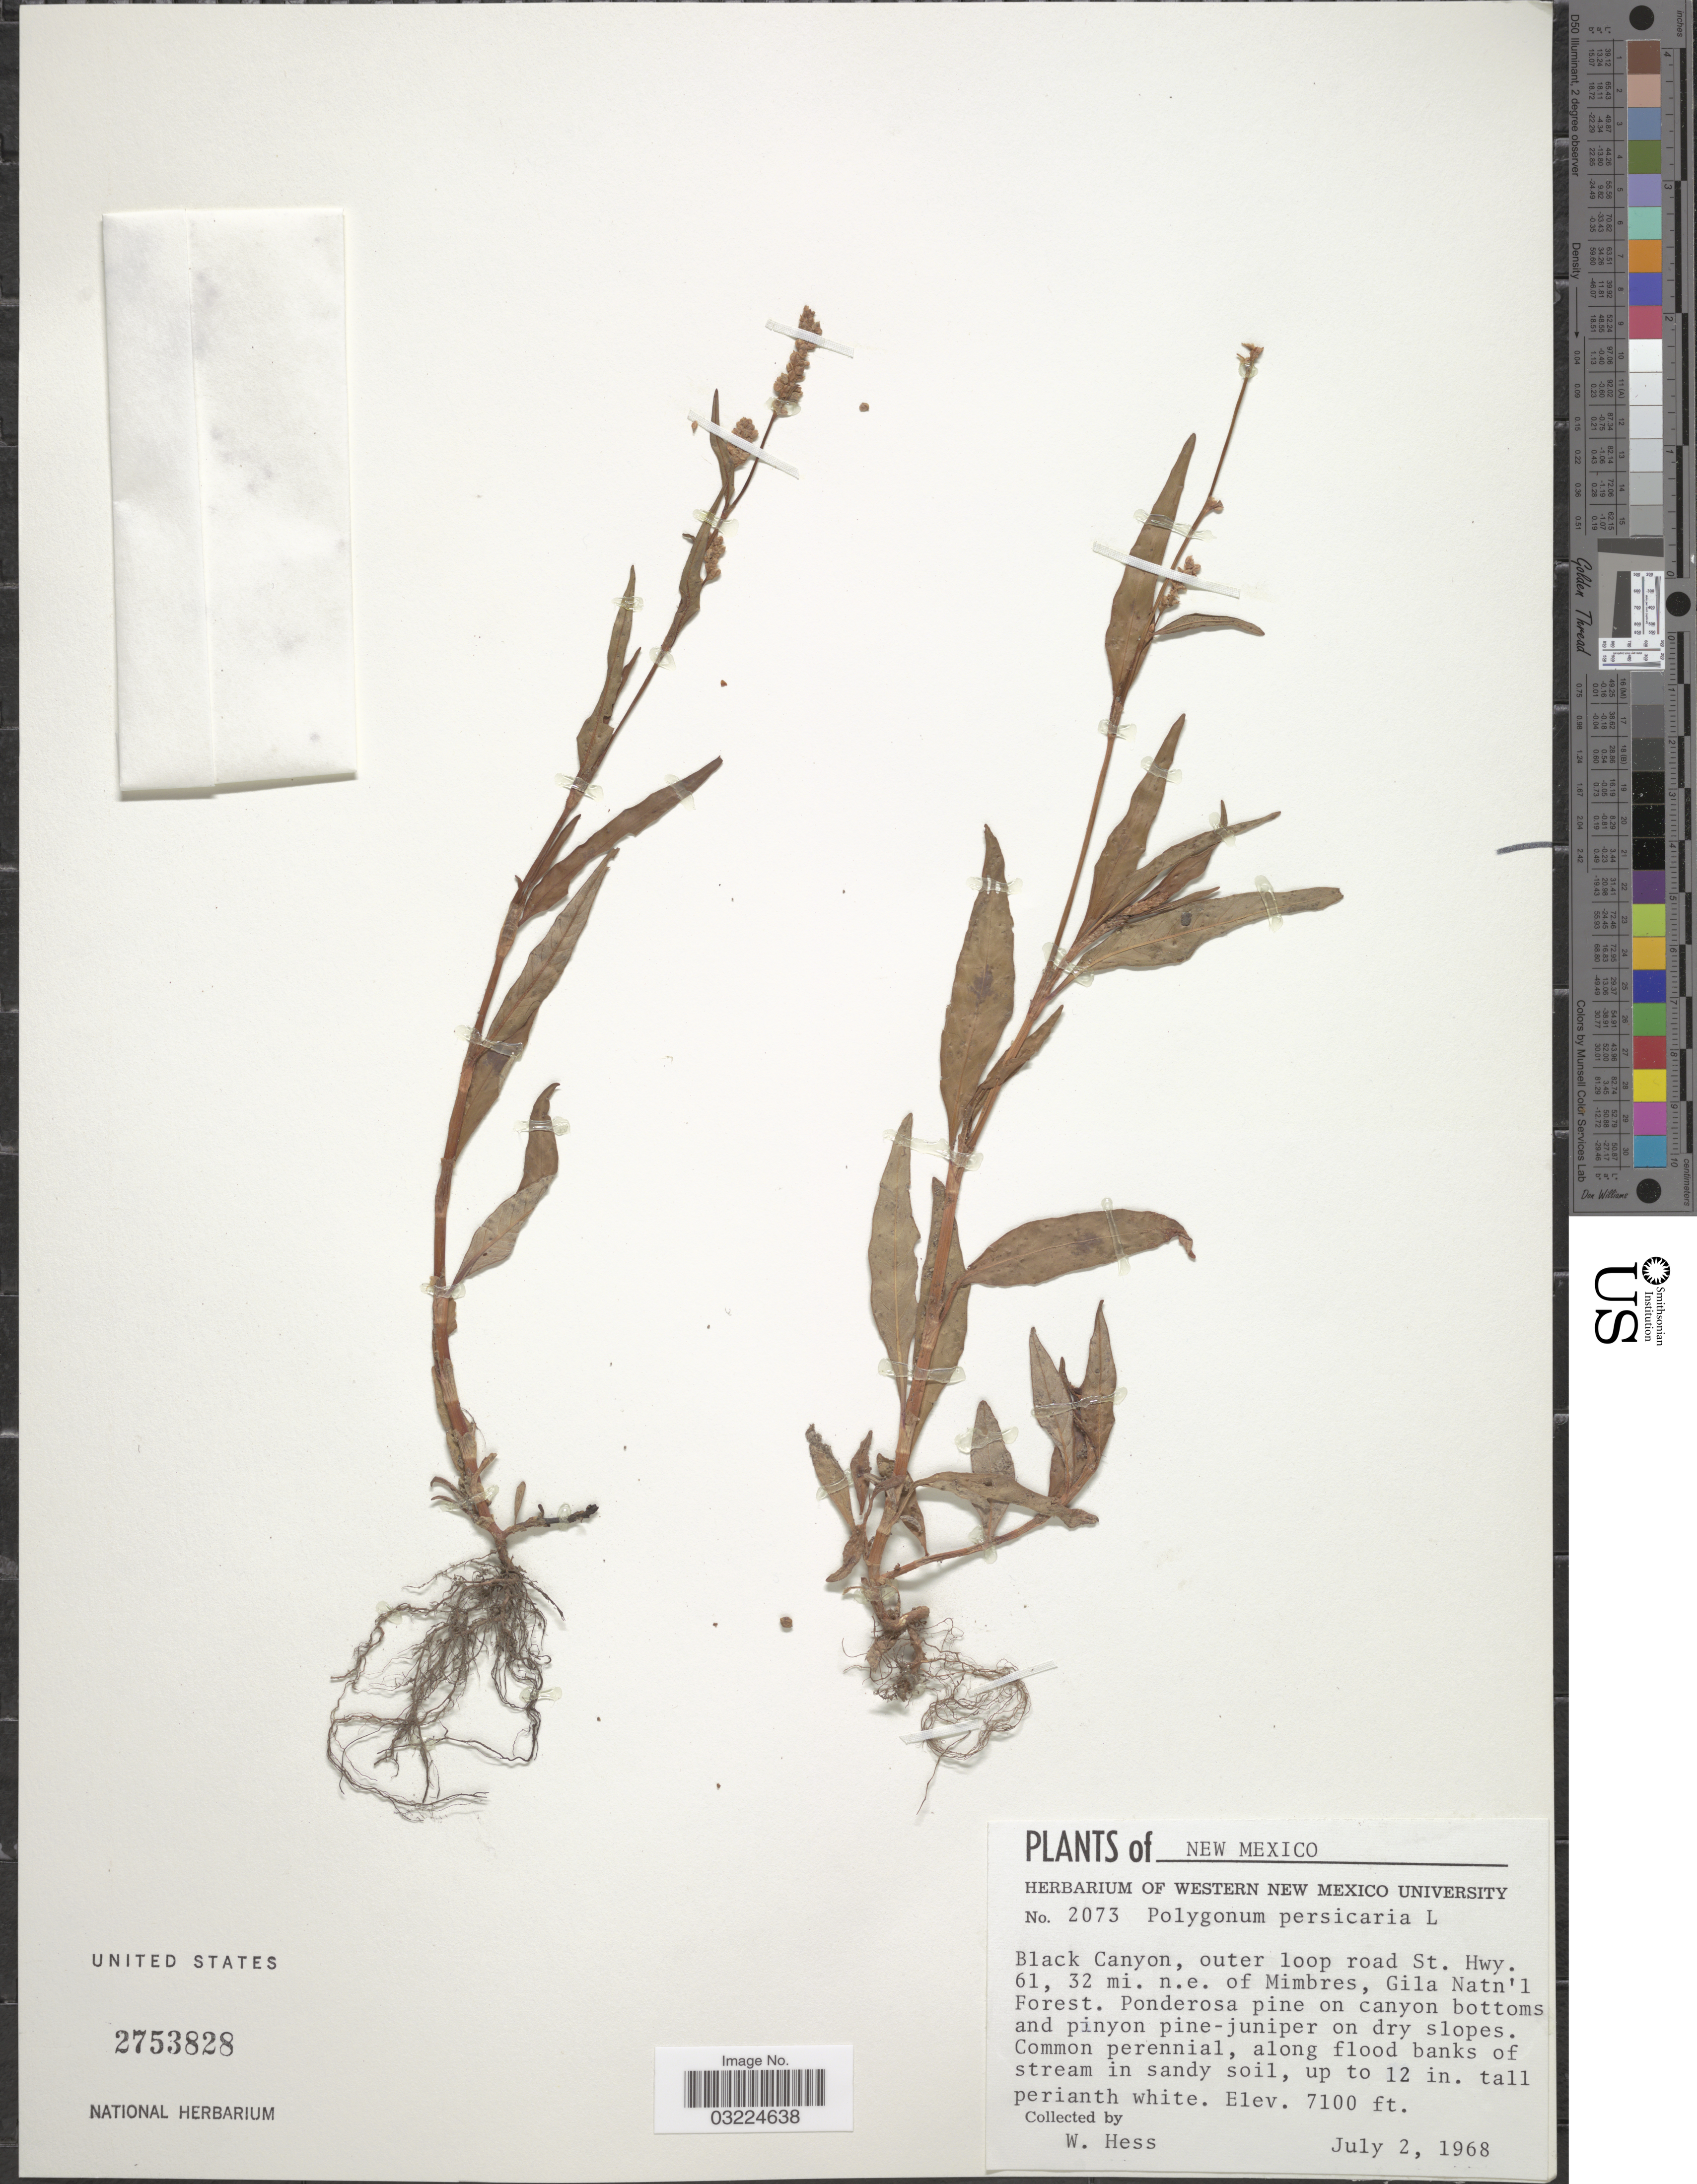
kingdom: Plantae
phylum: Tracheophyta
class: Magnoliopsida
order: Caryophyllales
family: Polygonaceae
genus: Persicaria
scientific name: Persicaria maculosa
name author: S.F. Gray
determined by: Atha, D. E.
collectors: W. Hess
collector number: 2073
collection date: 1968-07-02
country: United States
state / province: New Mexico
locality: Black Canyon, outer loop road St. Hwy. 61, 32 mi. n.e. of Mimbres, Gila Natn'l Forest.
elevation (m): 2164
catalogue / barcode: US 2753828